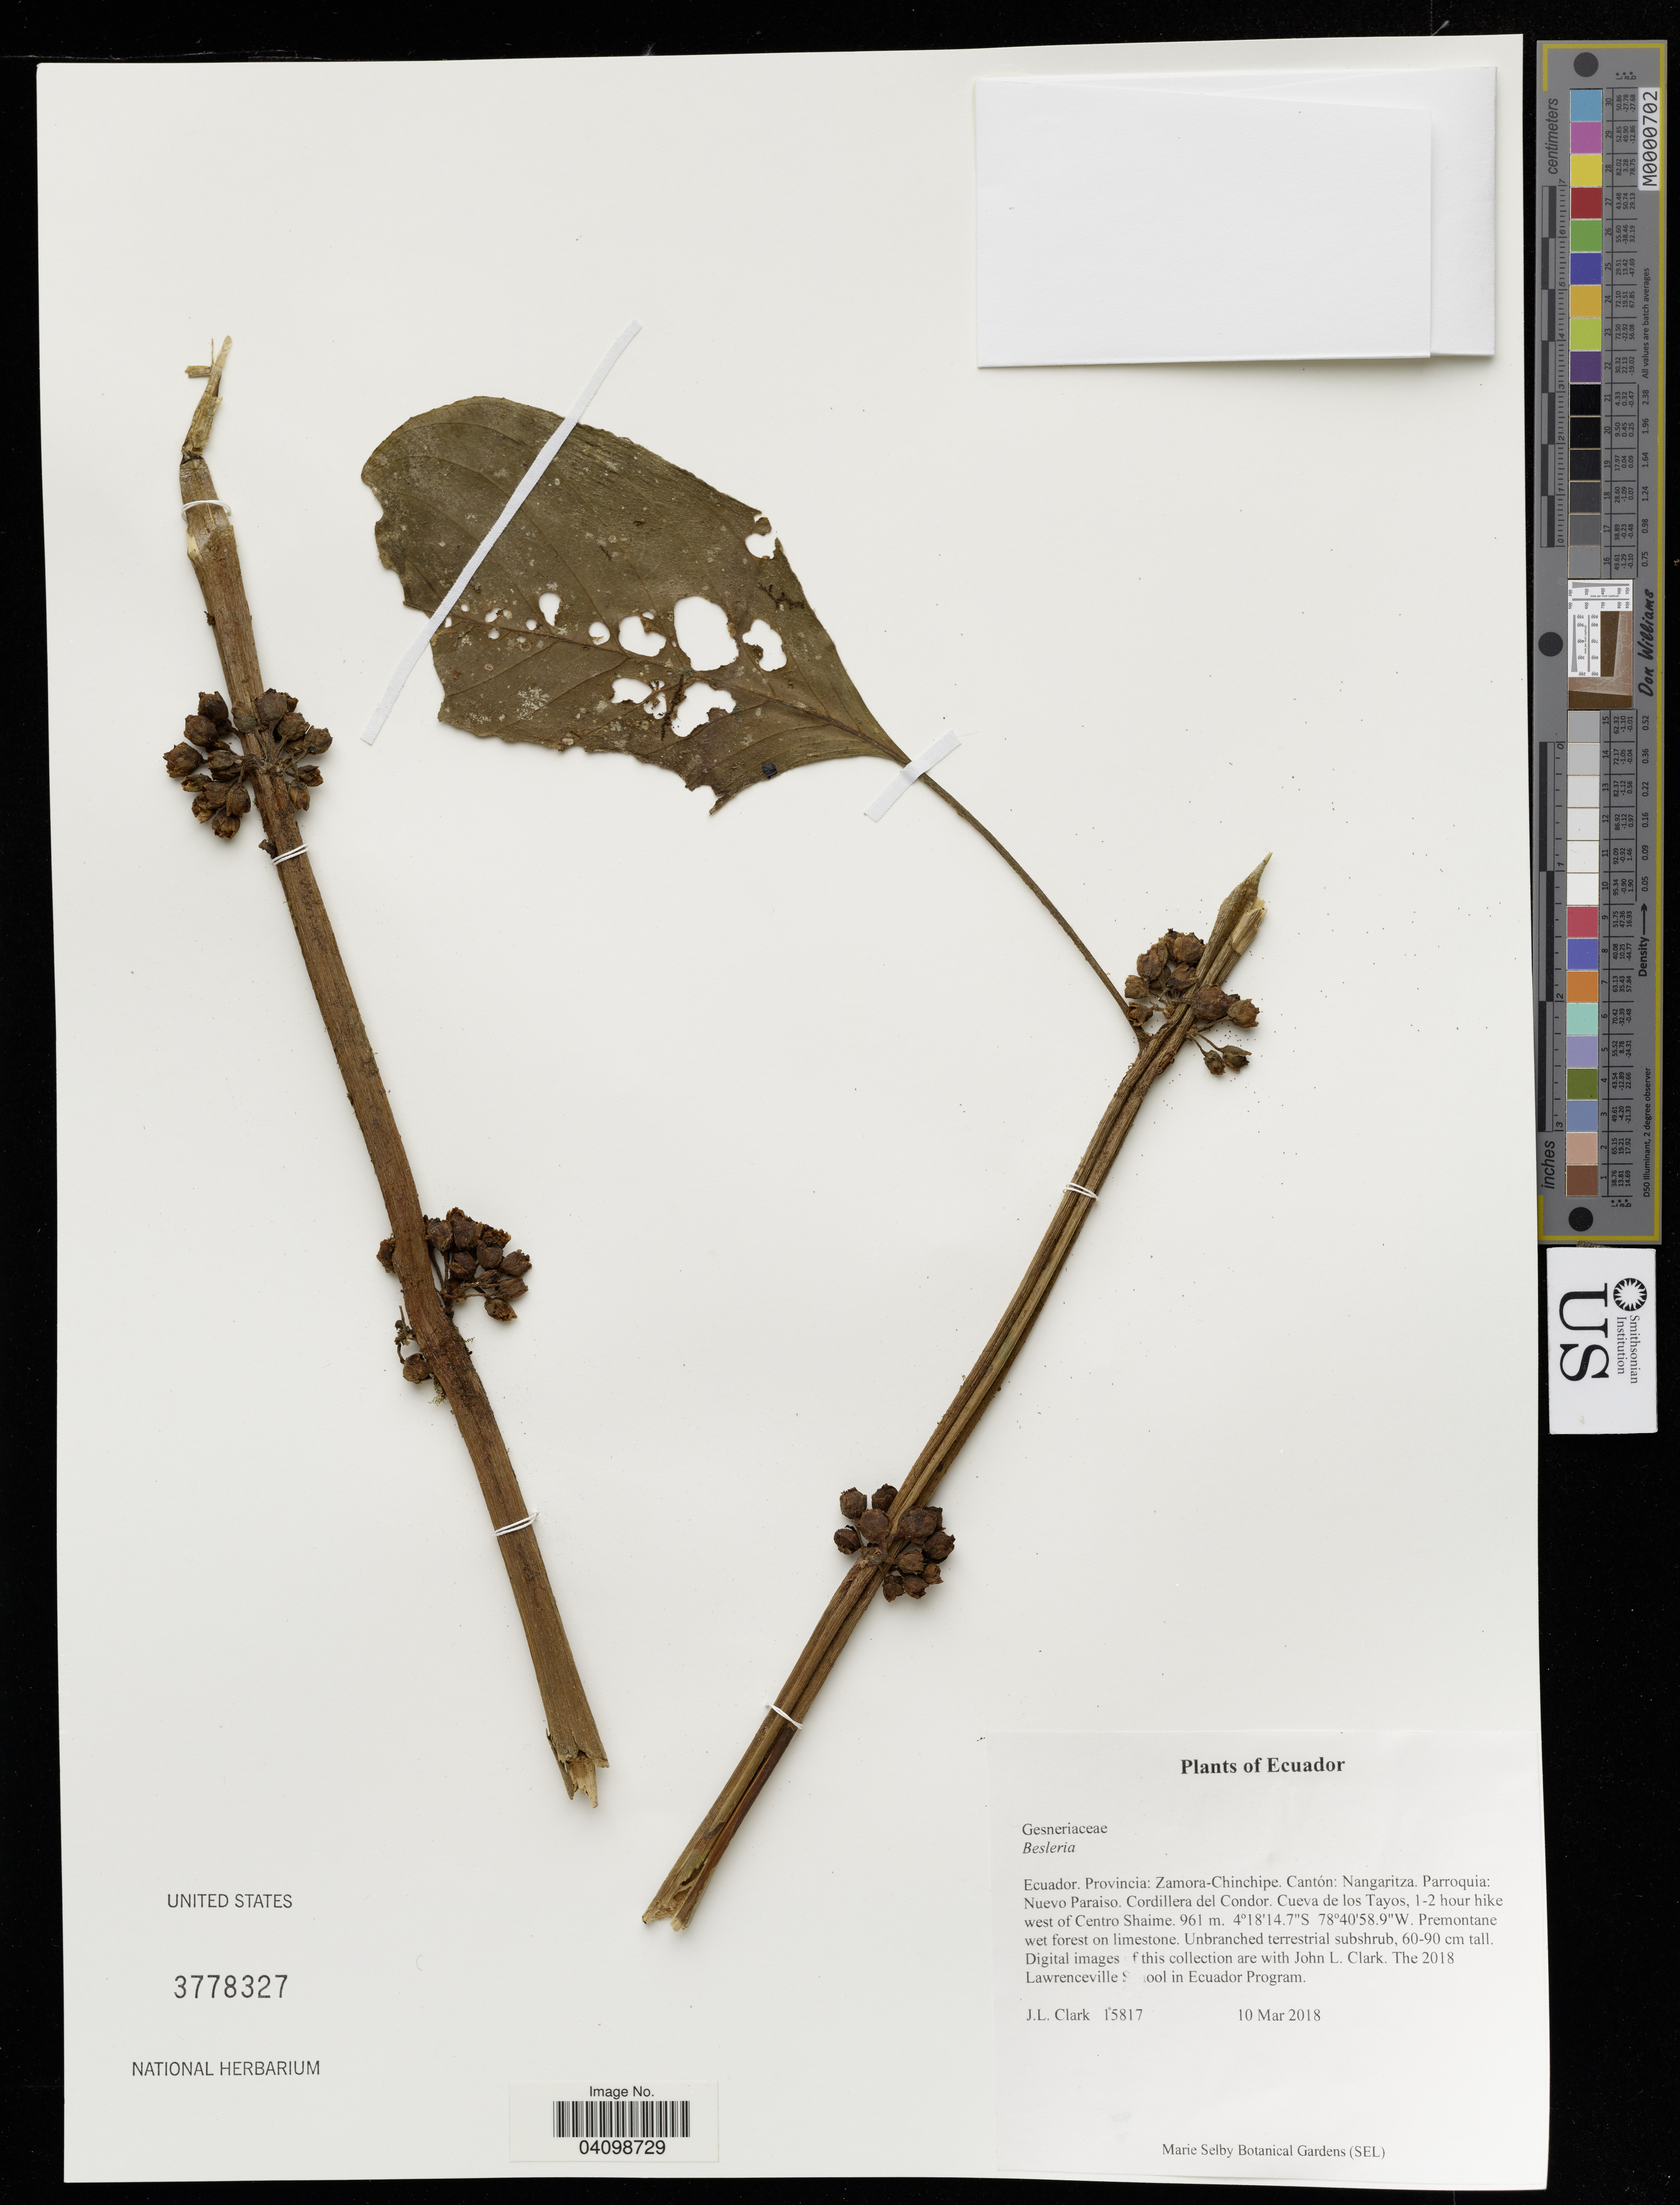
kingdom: Plantae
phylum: Tracheophyta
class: Magnoliopsida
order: Lamiales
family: Gesneriaceae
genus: Besleria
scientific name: Besleria sp.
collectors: J. Clark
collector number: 15817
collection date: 2018-03-10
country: Ecuador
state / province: Zamora-Chinchipe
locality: Cantón: Nangaritza. Parroquia: Nuevo Paraiso. Cordillera del Condor. Cueva de los Tayos, 1-2 hour hike west of Centro Shaime.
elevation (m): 961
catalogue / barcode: US 3778327